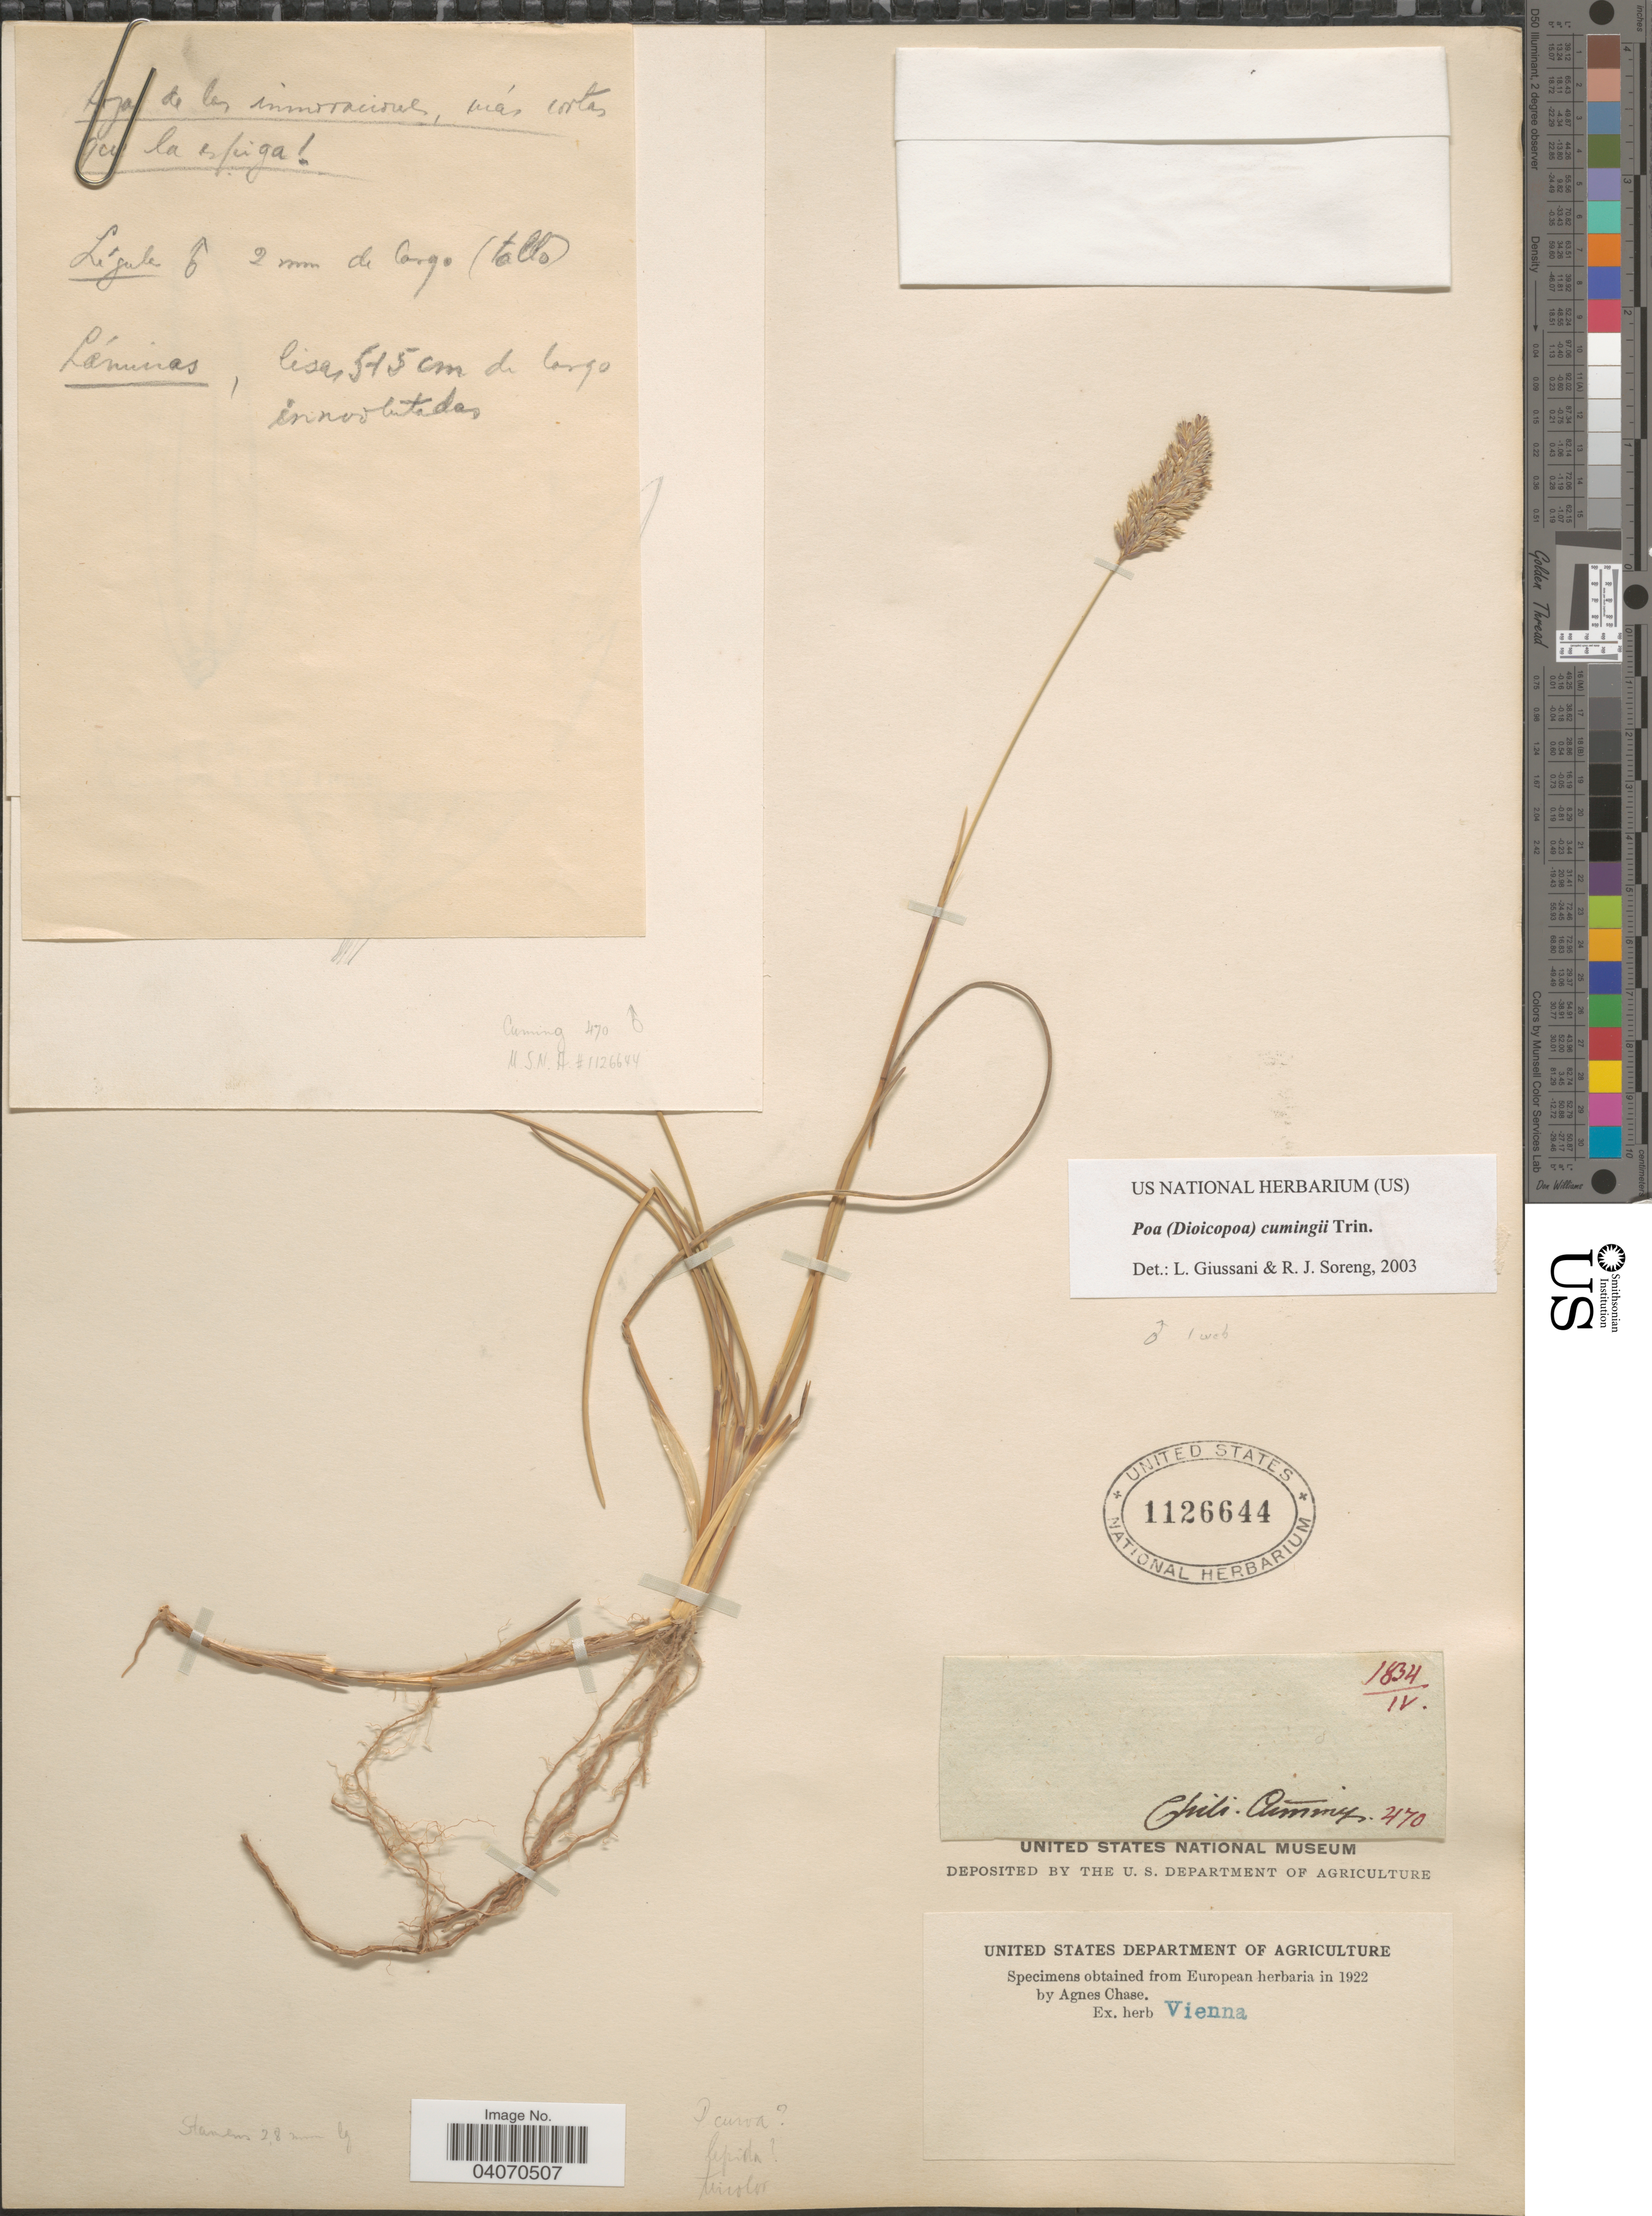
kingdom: Plantae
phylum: Tracheophyta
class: Liliopsida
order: Poales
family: Poaceae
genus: Poa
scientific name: Poa cumingii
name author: Trin.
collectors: ex herb. Vienna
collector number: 470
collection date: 1834-04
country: Chile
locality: Aiminy [interpreted]. [unsure placement]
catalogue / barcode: US 1126644